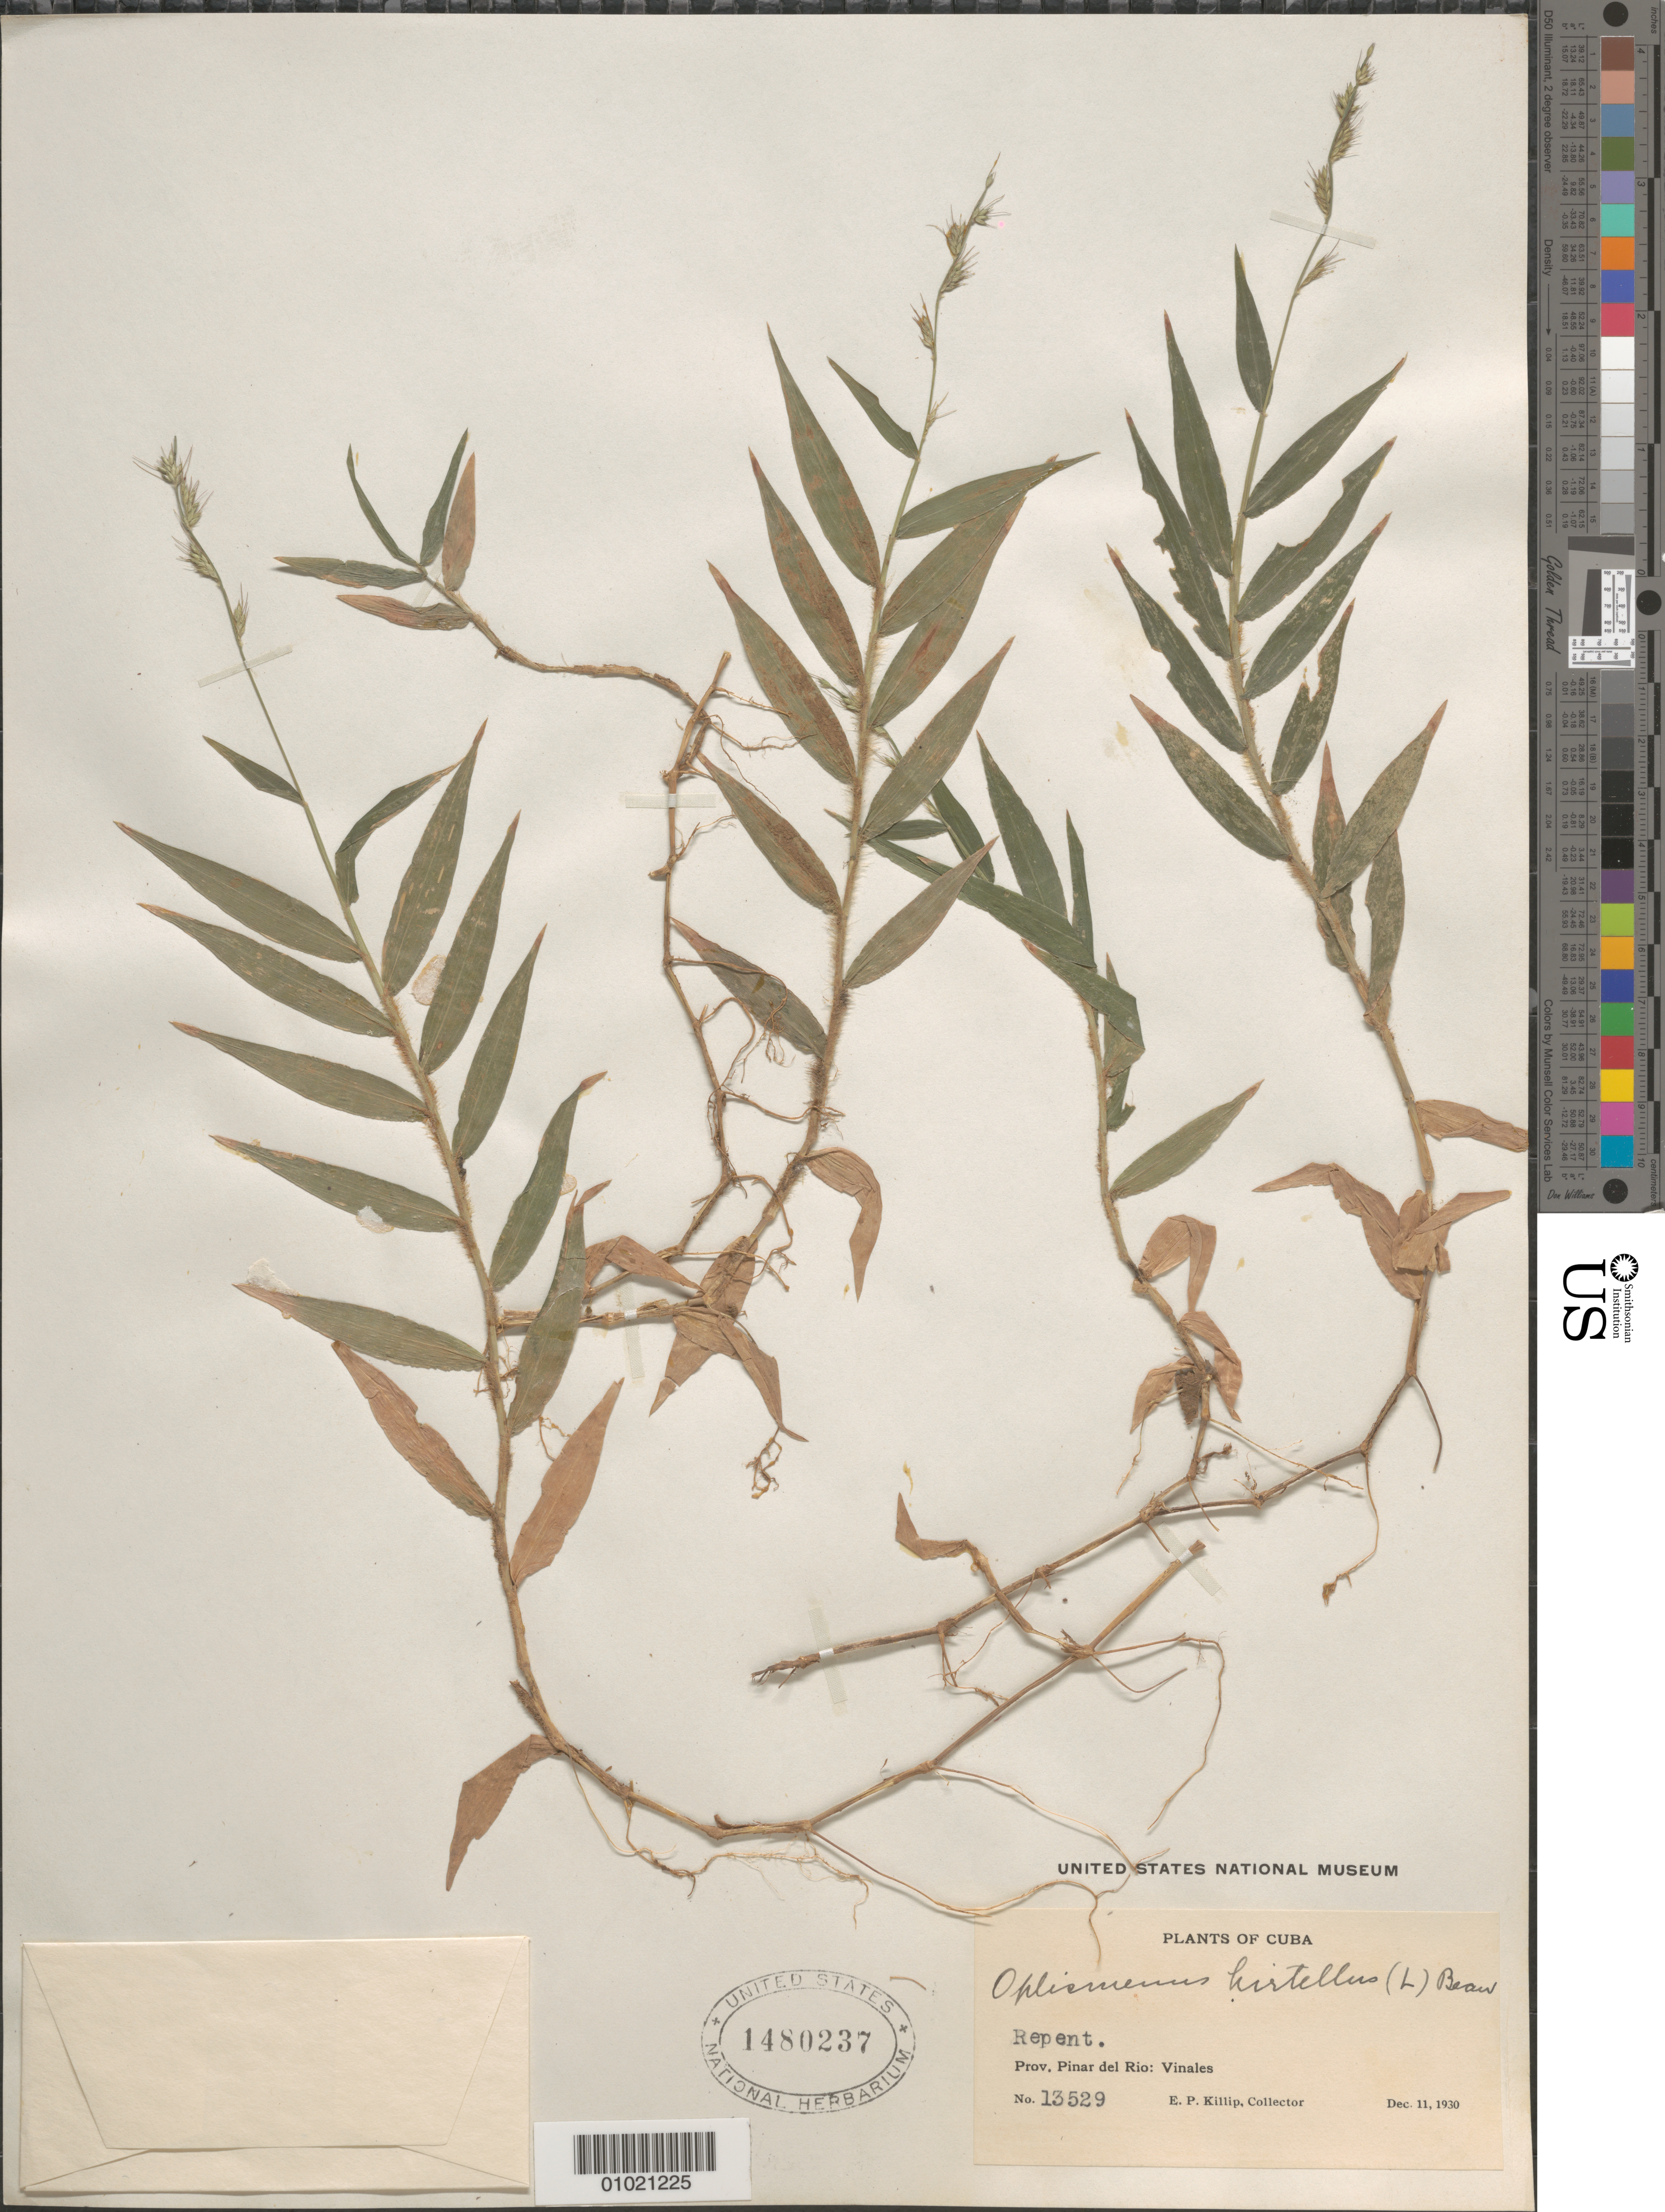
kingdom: Plantae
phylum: Tracheophyta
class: Liliopsida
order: Poales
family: Poaceae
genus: Oplismenus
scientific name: Oplismenus hirtellus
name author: (L.) P. Beauv.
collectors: E. P. Killip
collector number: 13529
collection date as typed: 11 Dec 1930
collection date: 1930-12-11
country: Cuba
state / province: Pinar del Rio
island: Cuba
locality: Viñales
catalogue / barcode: US 1480237